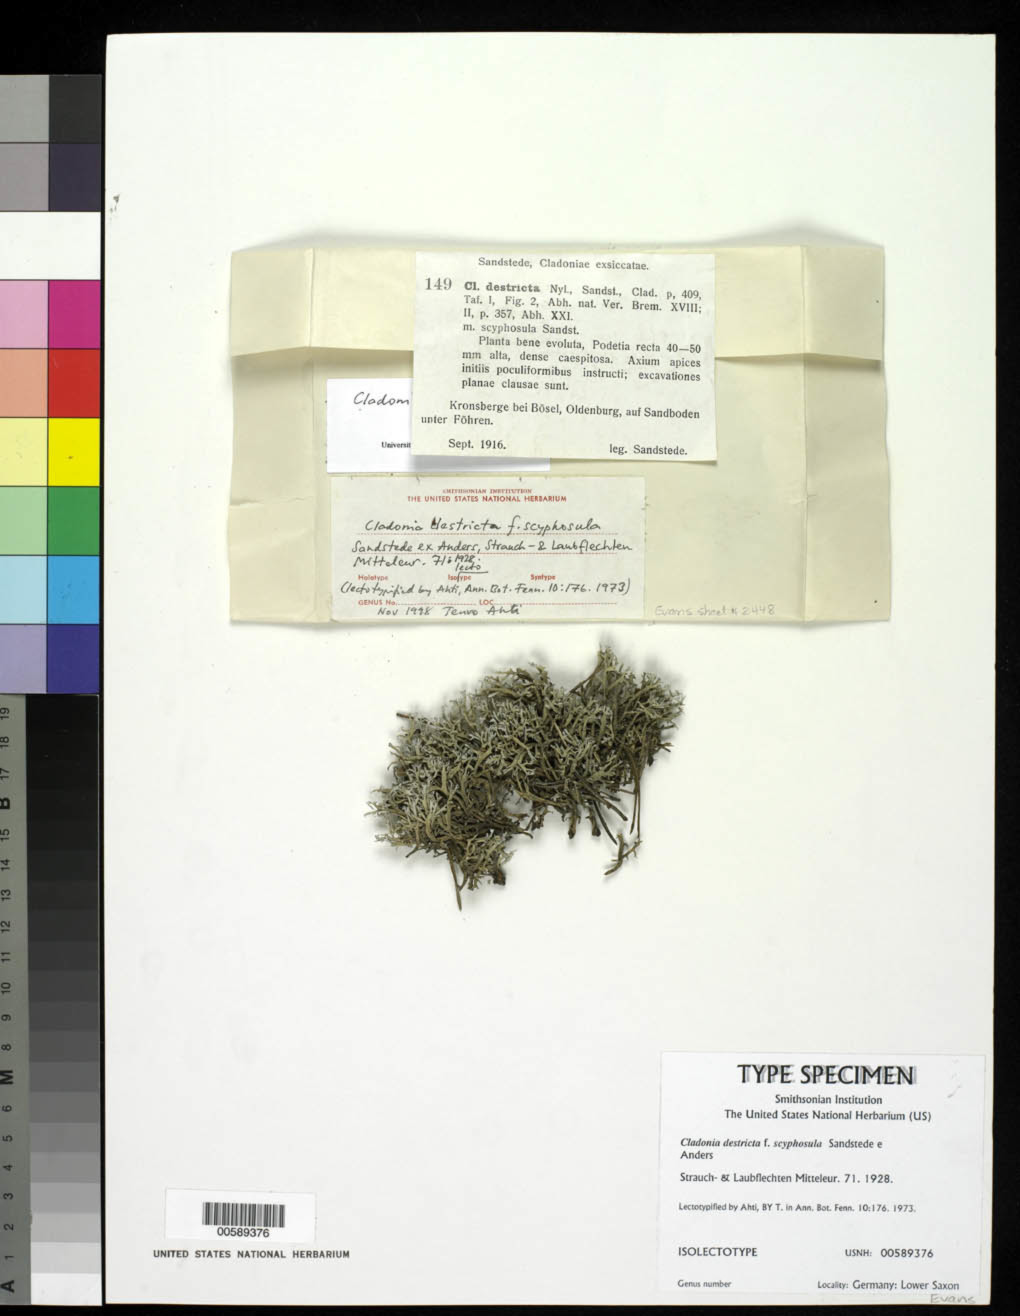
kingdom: Fungi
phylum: Ascomycota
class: Lecanoromycetes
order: Lecanorales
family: Cladoniaceae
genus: Cladonia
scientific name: Cladonia destricta f. scyphosula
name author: Sandst. ex Anders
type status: Isolectotype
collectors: H. Sandstede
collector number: Sandst., Clad. Exs. 149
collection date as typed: Sep 1916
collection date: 1916-09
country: Germany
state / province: Niedersachsen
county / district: Oldenburg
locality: Kronsberge bei Bösel, auf Sandboden unter Föhren. [Kronsberge near Bösel, on sandy soil under pine trees.]